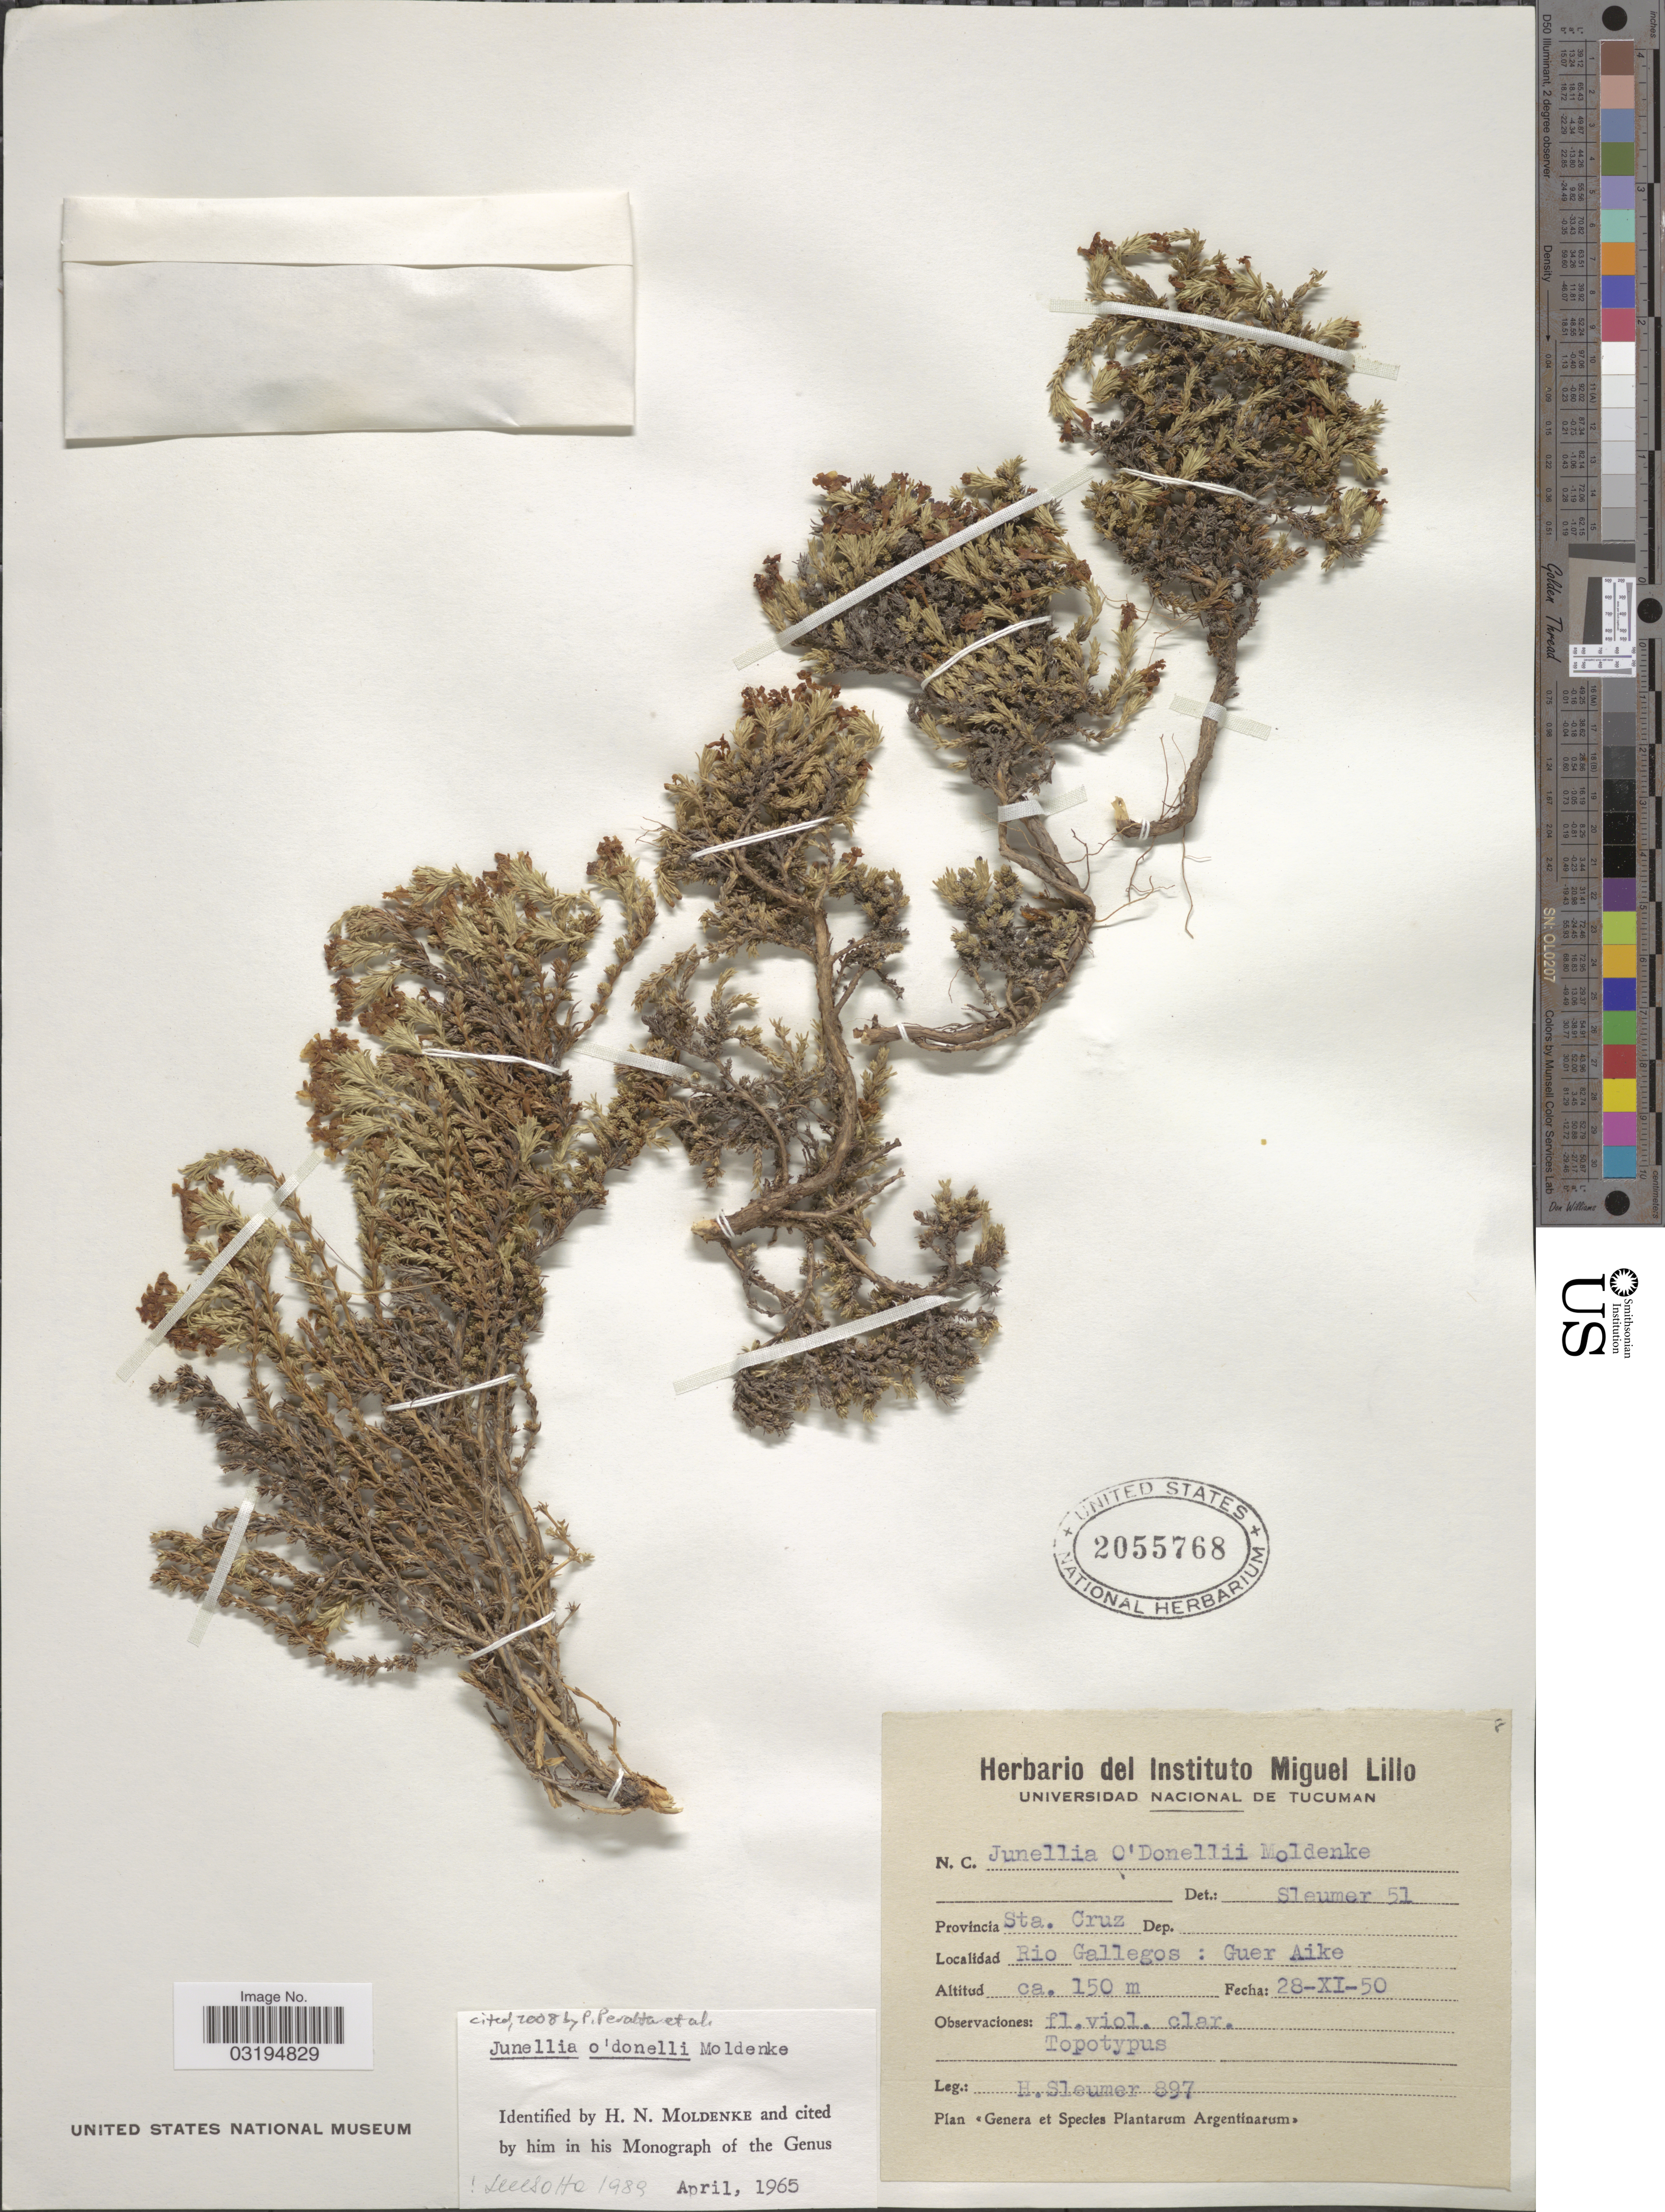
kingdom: Plantae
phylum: Tracheophyta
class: Magnoliopsida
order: Lamiales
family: Verbenaceae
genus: Junellia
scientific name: Junellia odonellii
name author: Moldenke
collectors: H. O. Sleumer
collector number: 897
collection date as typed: Transcribed d/m/y: 28/11/50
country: Argentina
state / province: Santa Cruz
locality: Provincia Sta. Cruz. Rio Gallegos: Guer Aike.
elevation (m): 150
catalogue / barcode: US 2055768